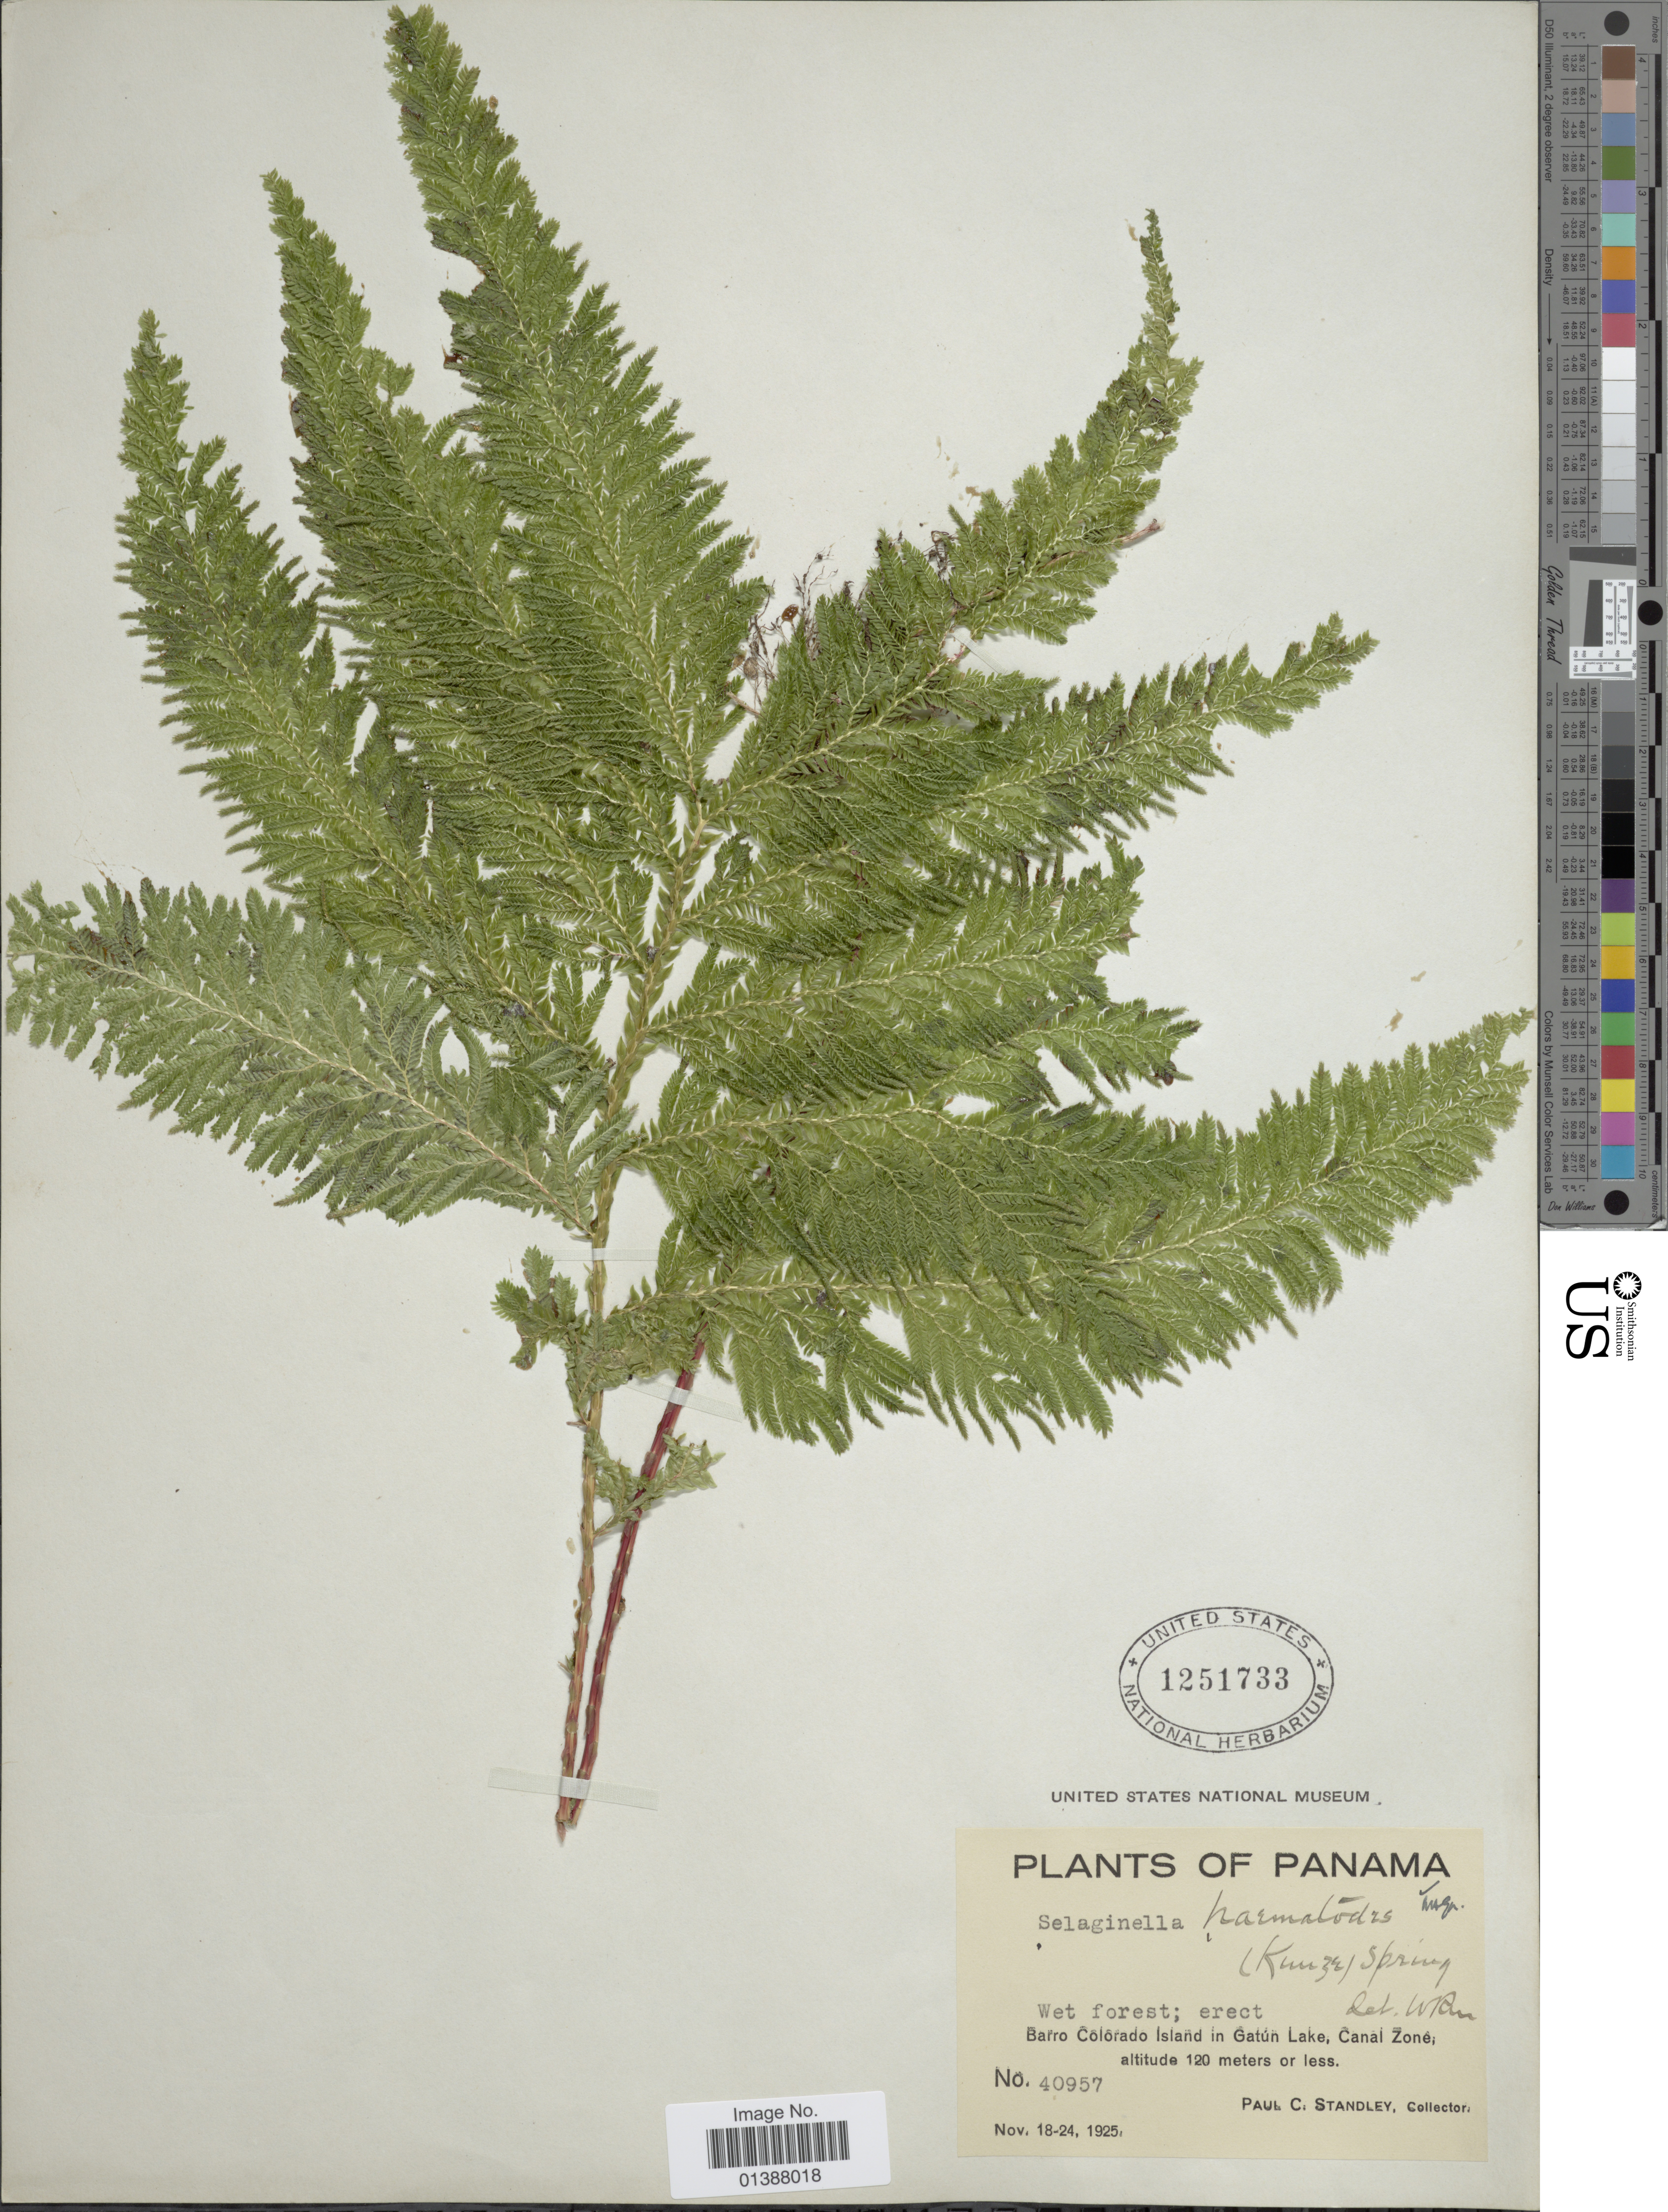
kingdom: Plantae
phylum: Tracheophyta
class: Lycopodiopsida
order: Selaginellales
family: Selaginellaceae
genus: Selaginella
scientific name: Selaginella haematodes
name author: (Kunze) Spring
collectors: P. C. Standley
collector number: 40957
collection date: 1925-11-18/1925-11-24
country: Panama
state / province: Panamá Oeste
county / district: Canal Zone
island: Barro Colorado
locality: Barro Colorado Island in Gatún Lake, Canal Zone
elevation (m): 120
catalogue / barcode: US 1251733